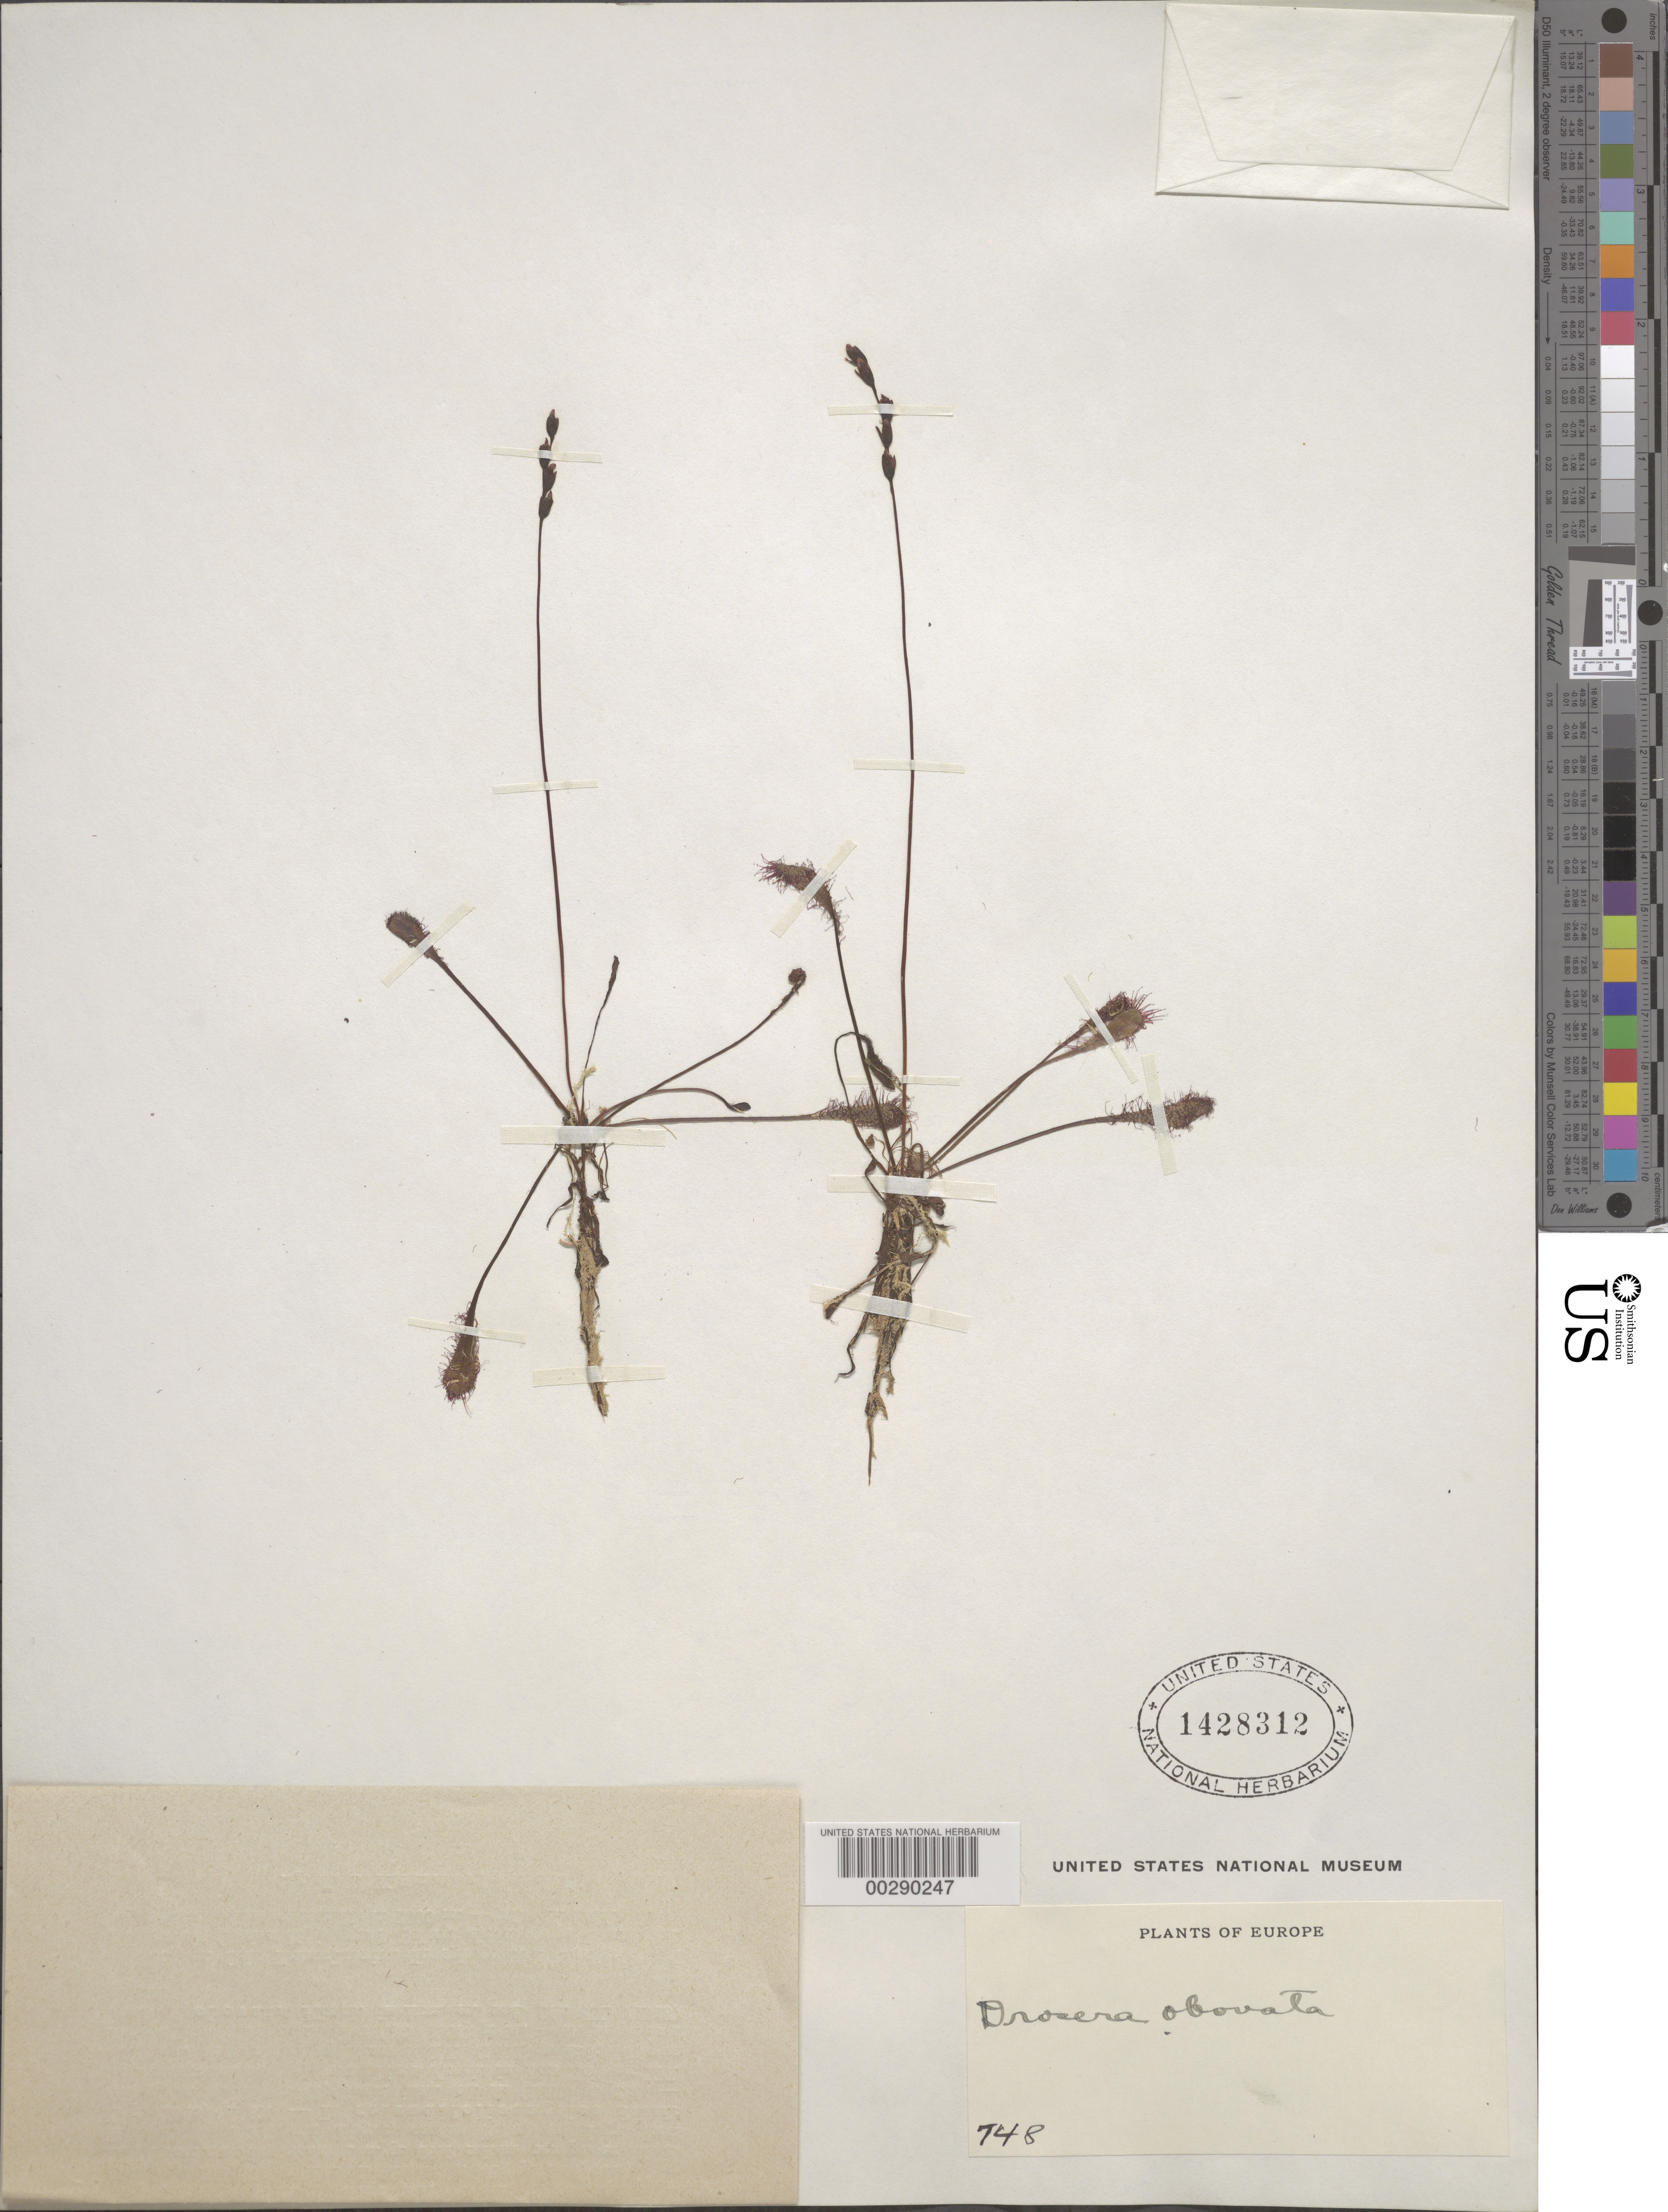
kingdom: Plantae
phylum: Tracheophyta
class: Magnoliopsida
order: Caryophyllales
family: Droseraceae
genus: Drosera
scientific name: Drosera obovata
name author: Mert. & Koch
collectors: J. Kummerle & S. Javorka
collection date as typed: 27 Jul 1915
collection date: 1915-07-27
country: Romania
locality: Prope lacum szt. anna to ad balneas tusnad. [near lake saint (?) anna towards baths of tusnad; country originally recorded as hungary.]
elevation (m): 1000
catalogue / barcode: US 1428312